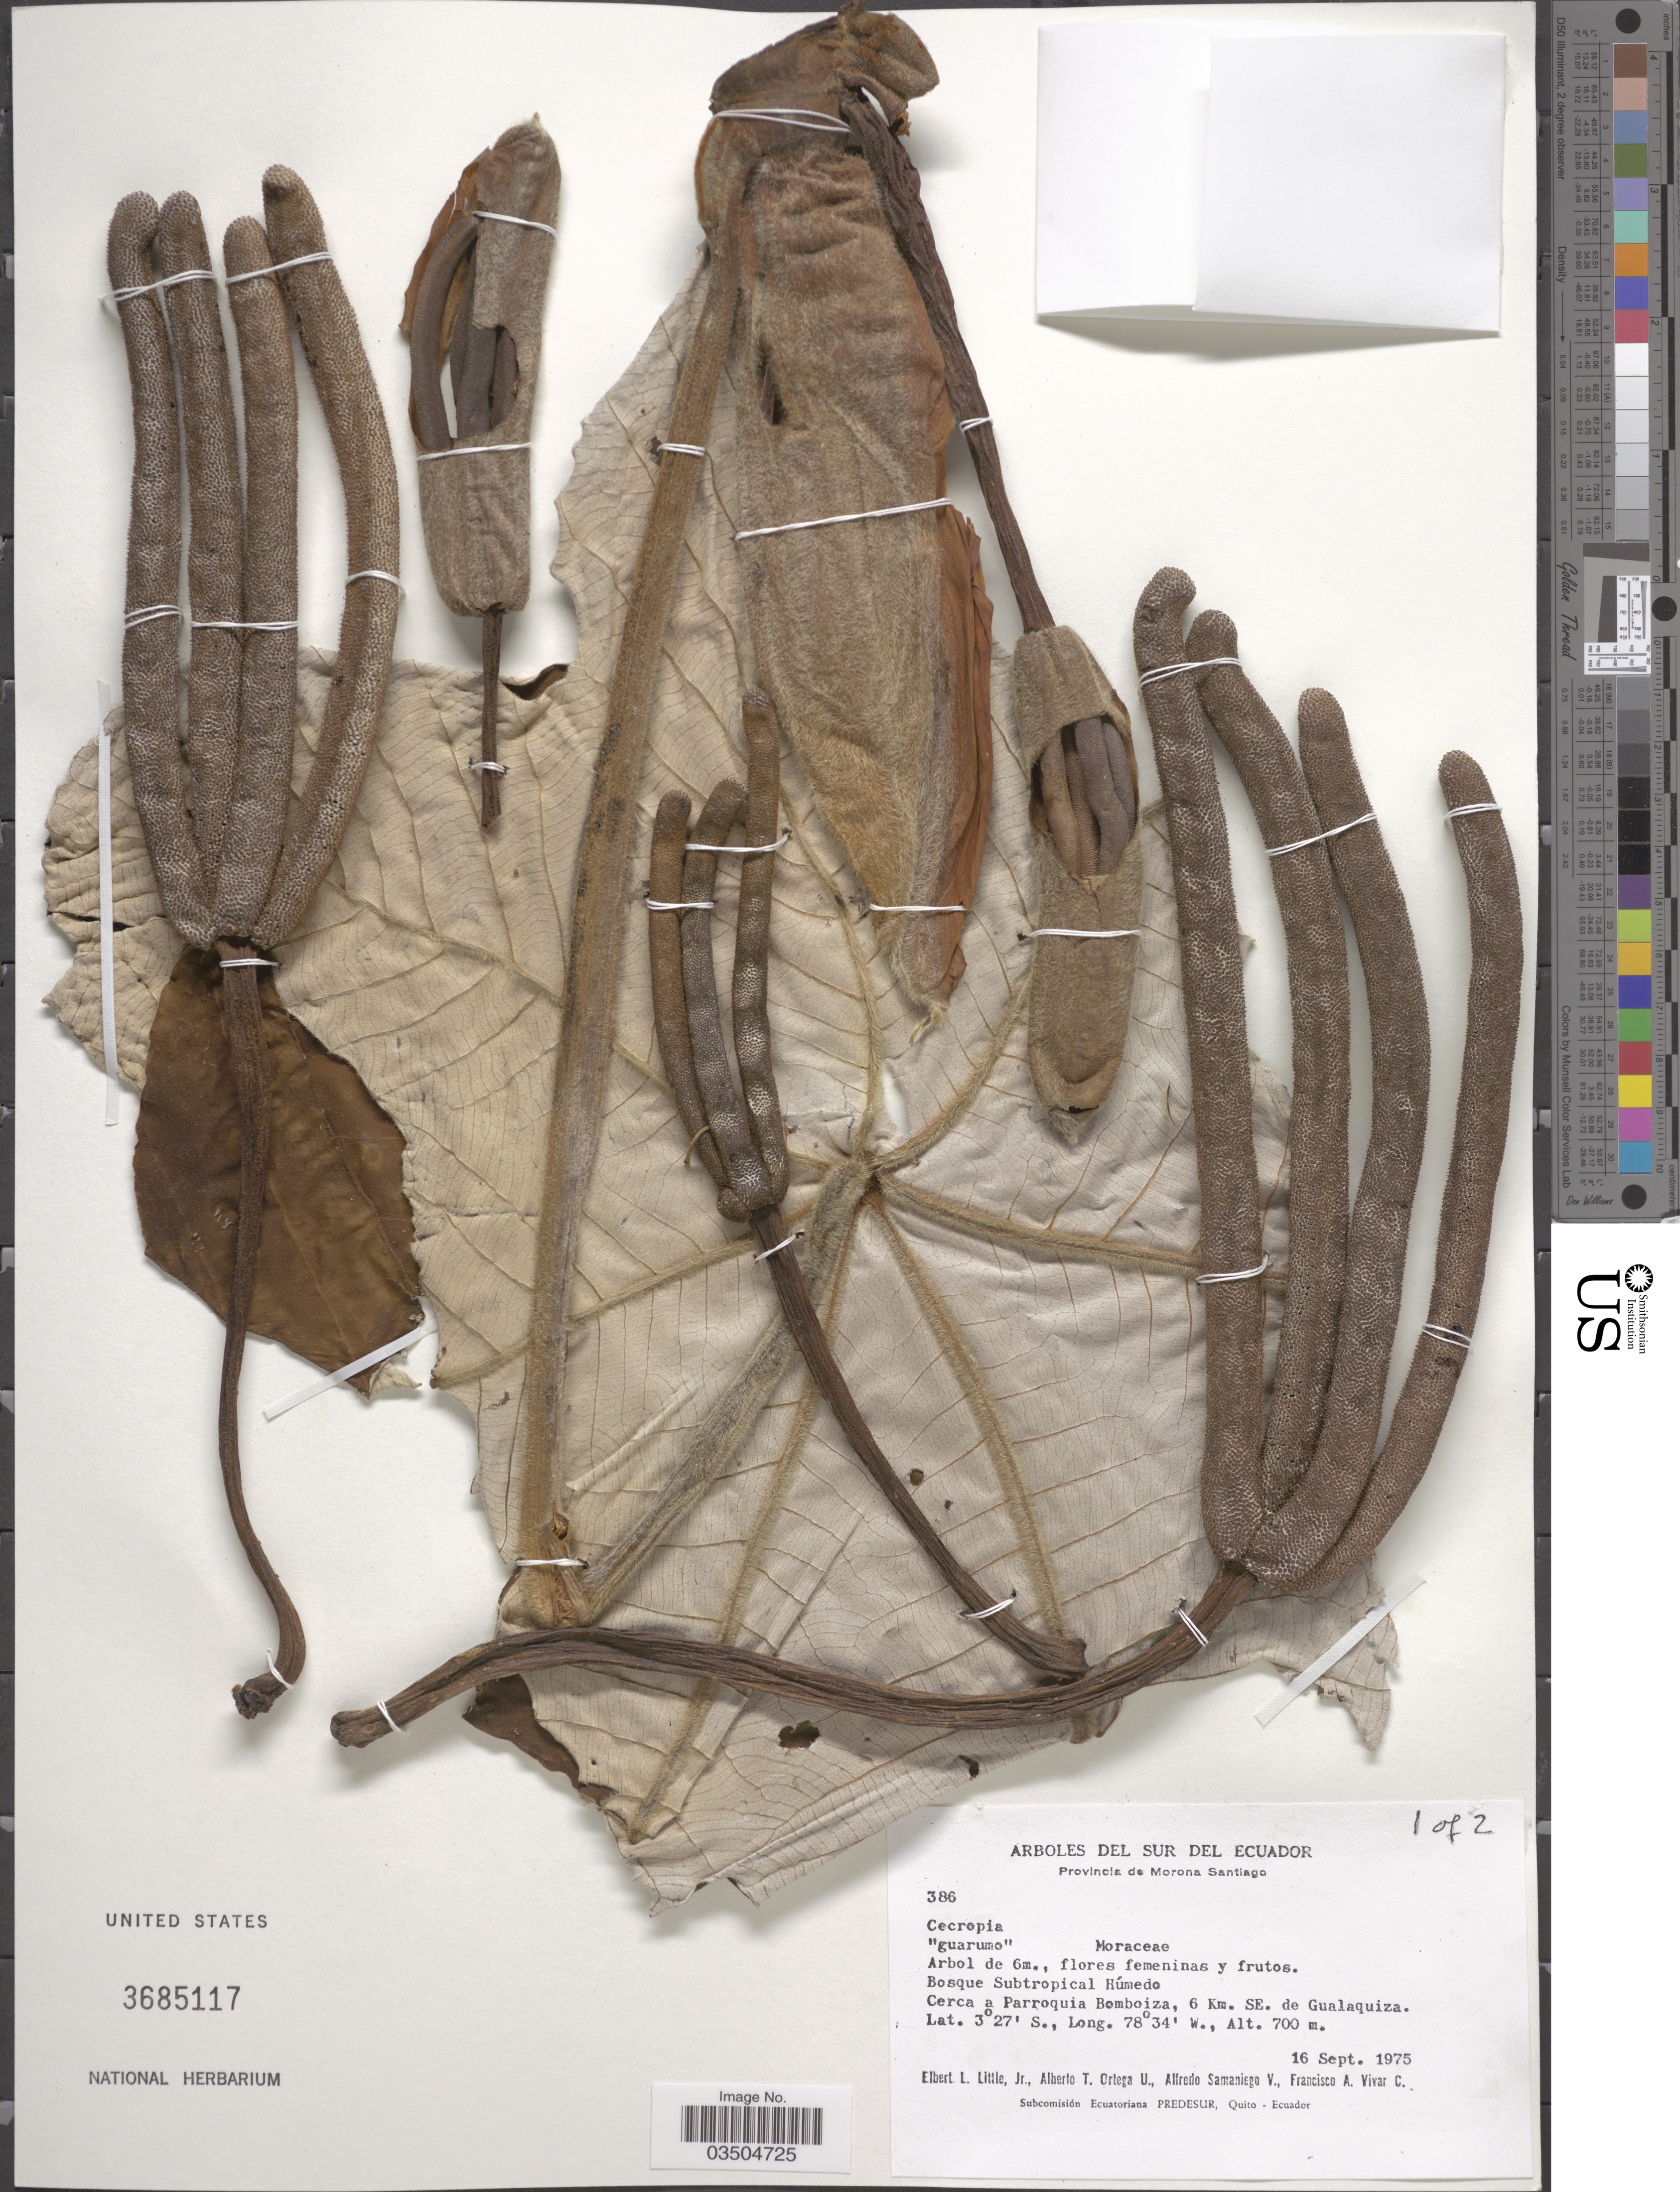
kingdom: Plantae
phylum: Tracheophyta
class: Magnoliopsida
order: Rosales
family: Urticaceae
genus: Cecropia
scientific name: Cecropia sp.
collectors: E. L. Little, A. T. Ortega U., A. V. Samaniego & F. A. Vivar C.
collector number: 386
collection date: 1975-09-16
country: Ecuador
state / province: Morona-Santiago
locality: Del Sur Del Ecuador. Provincia de Morona Santiago. Cerca a Parroquia Bomboiza, 6 Km. SE. de Gualaquiza.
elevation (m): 700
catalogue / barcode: US 3685117